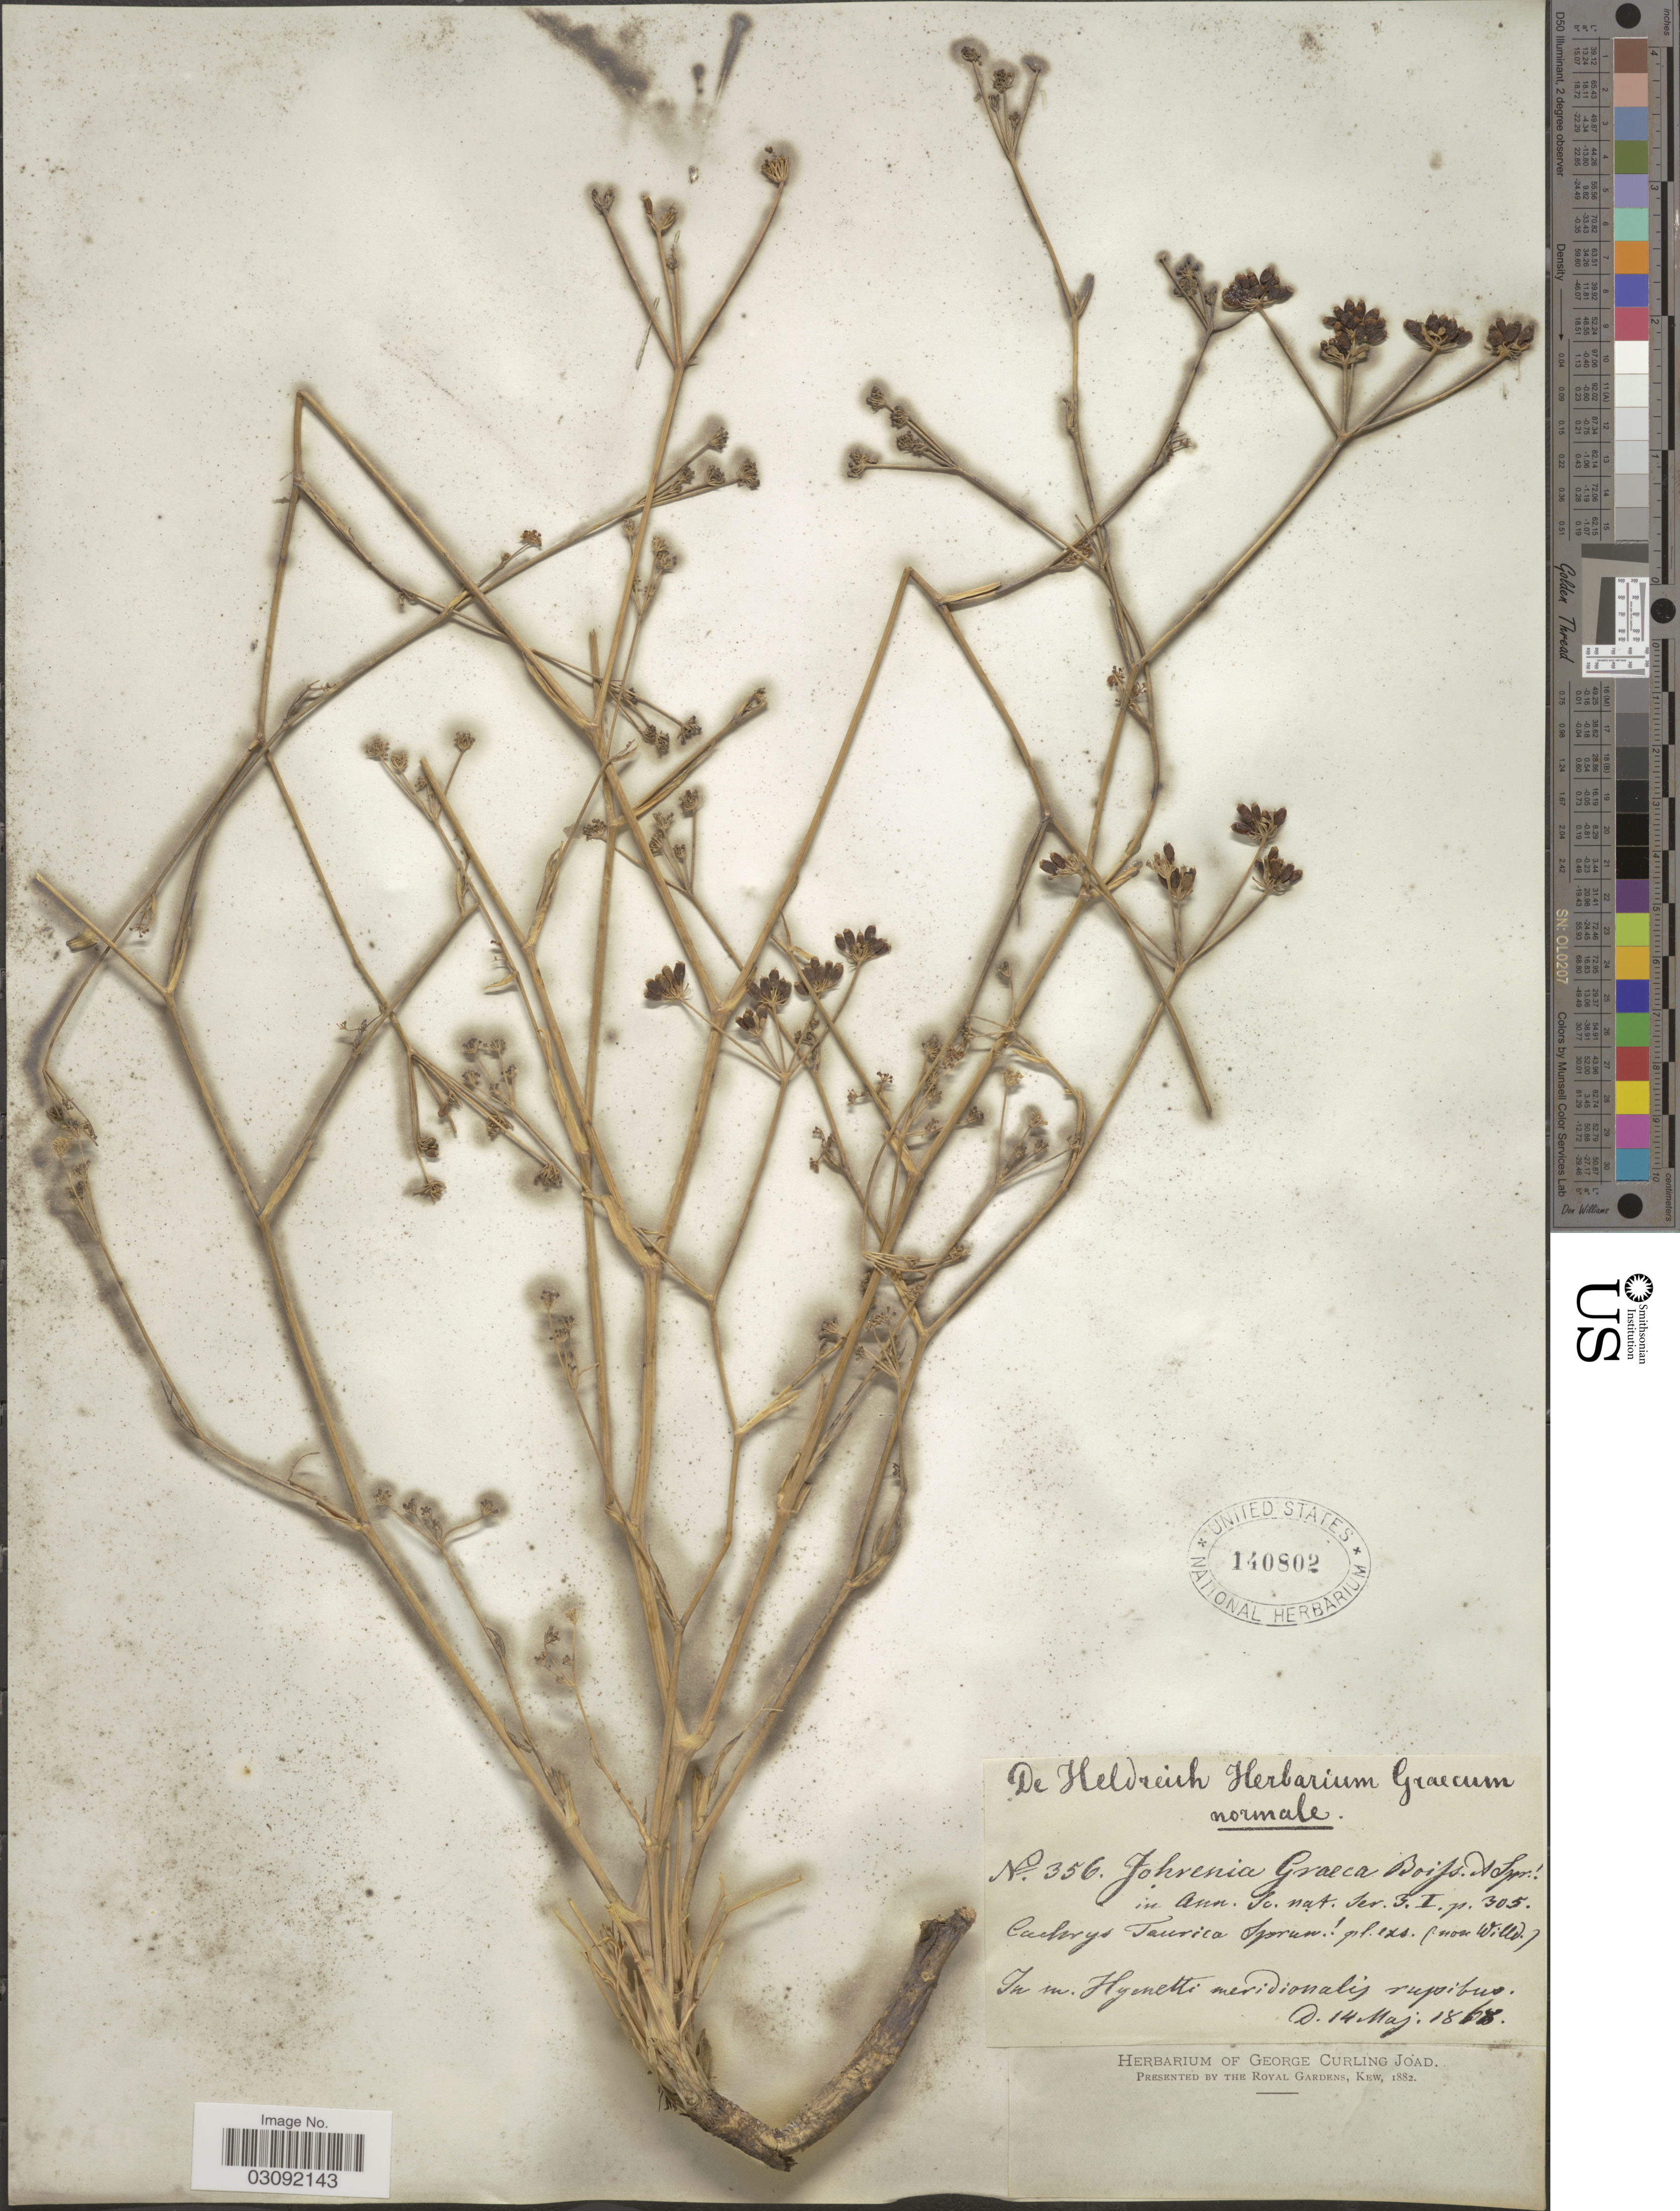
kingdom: Plantae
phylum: Tracheophyta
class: Magnoliopsida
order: Apiales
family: Apiaceae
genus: Johrenia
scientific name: Johrenia graeca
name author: Boiss. & Spruner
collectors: -. De Heldreich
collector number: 356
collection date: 1868-05-14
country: Greece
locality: In m. Hymetti merdionalis rupibus.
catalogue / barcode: US 140802